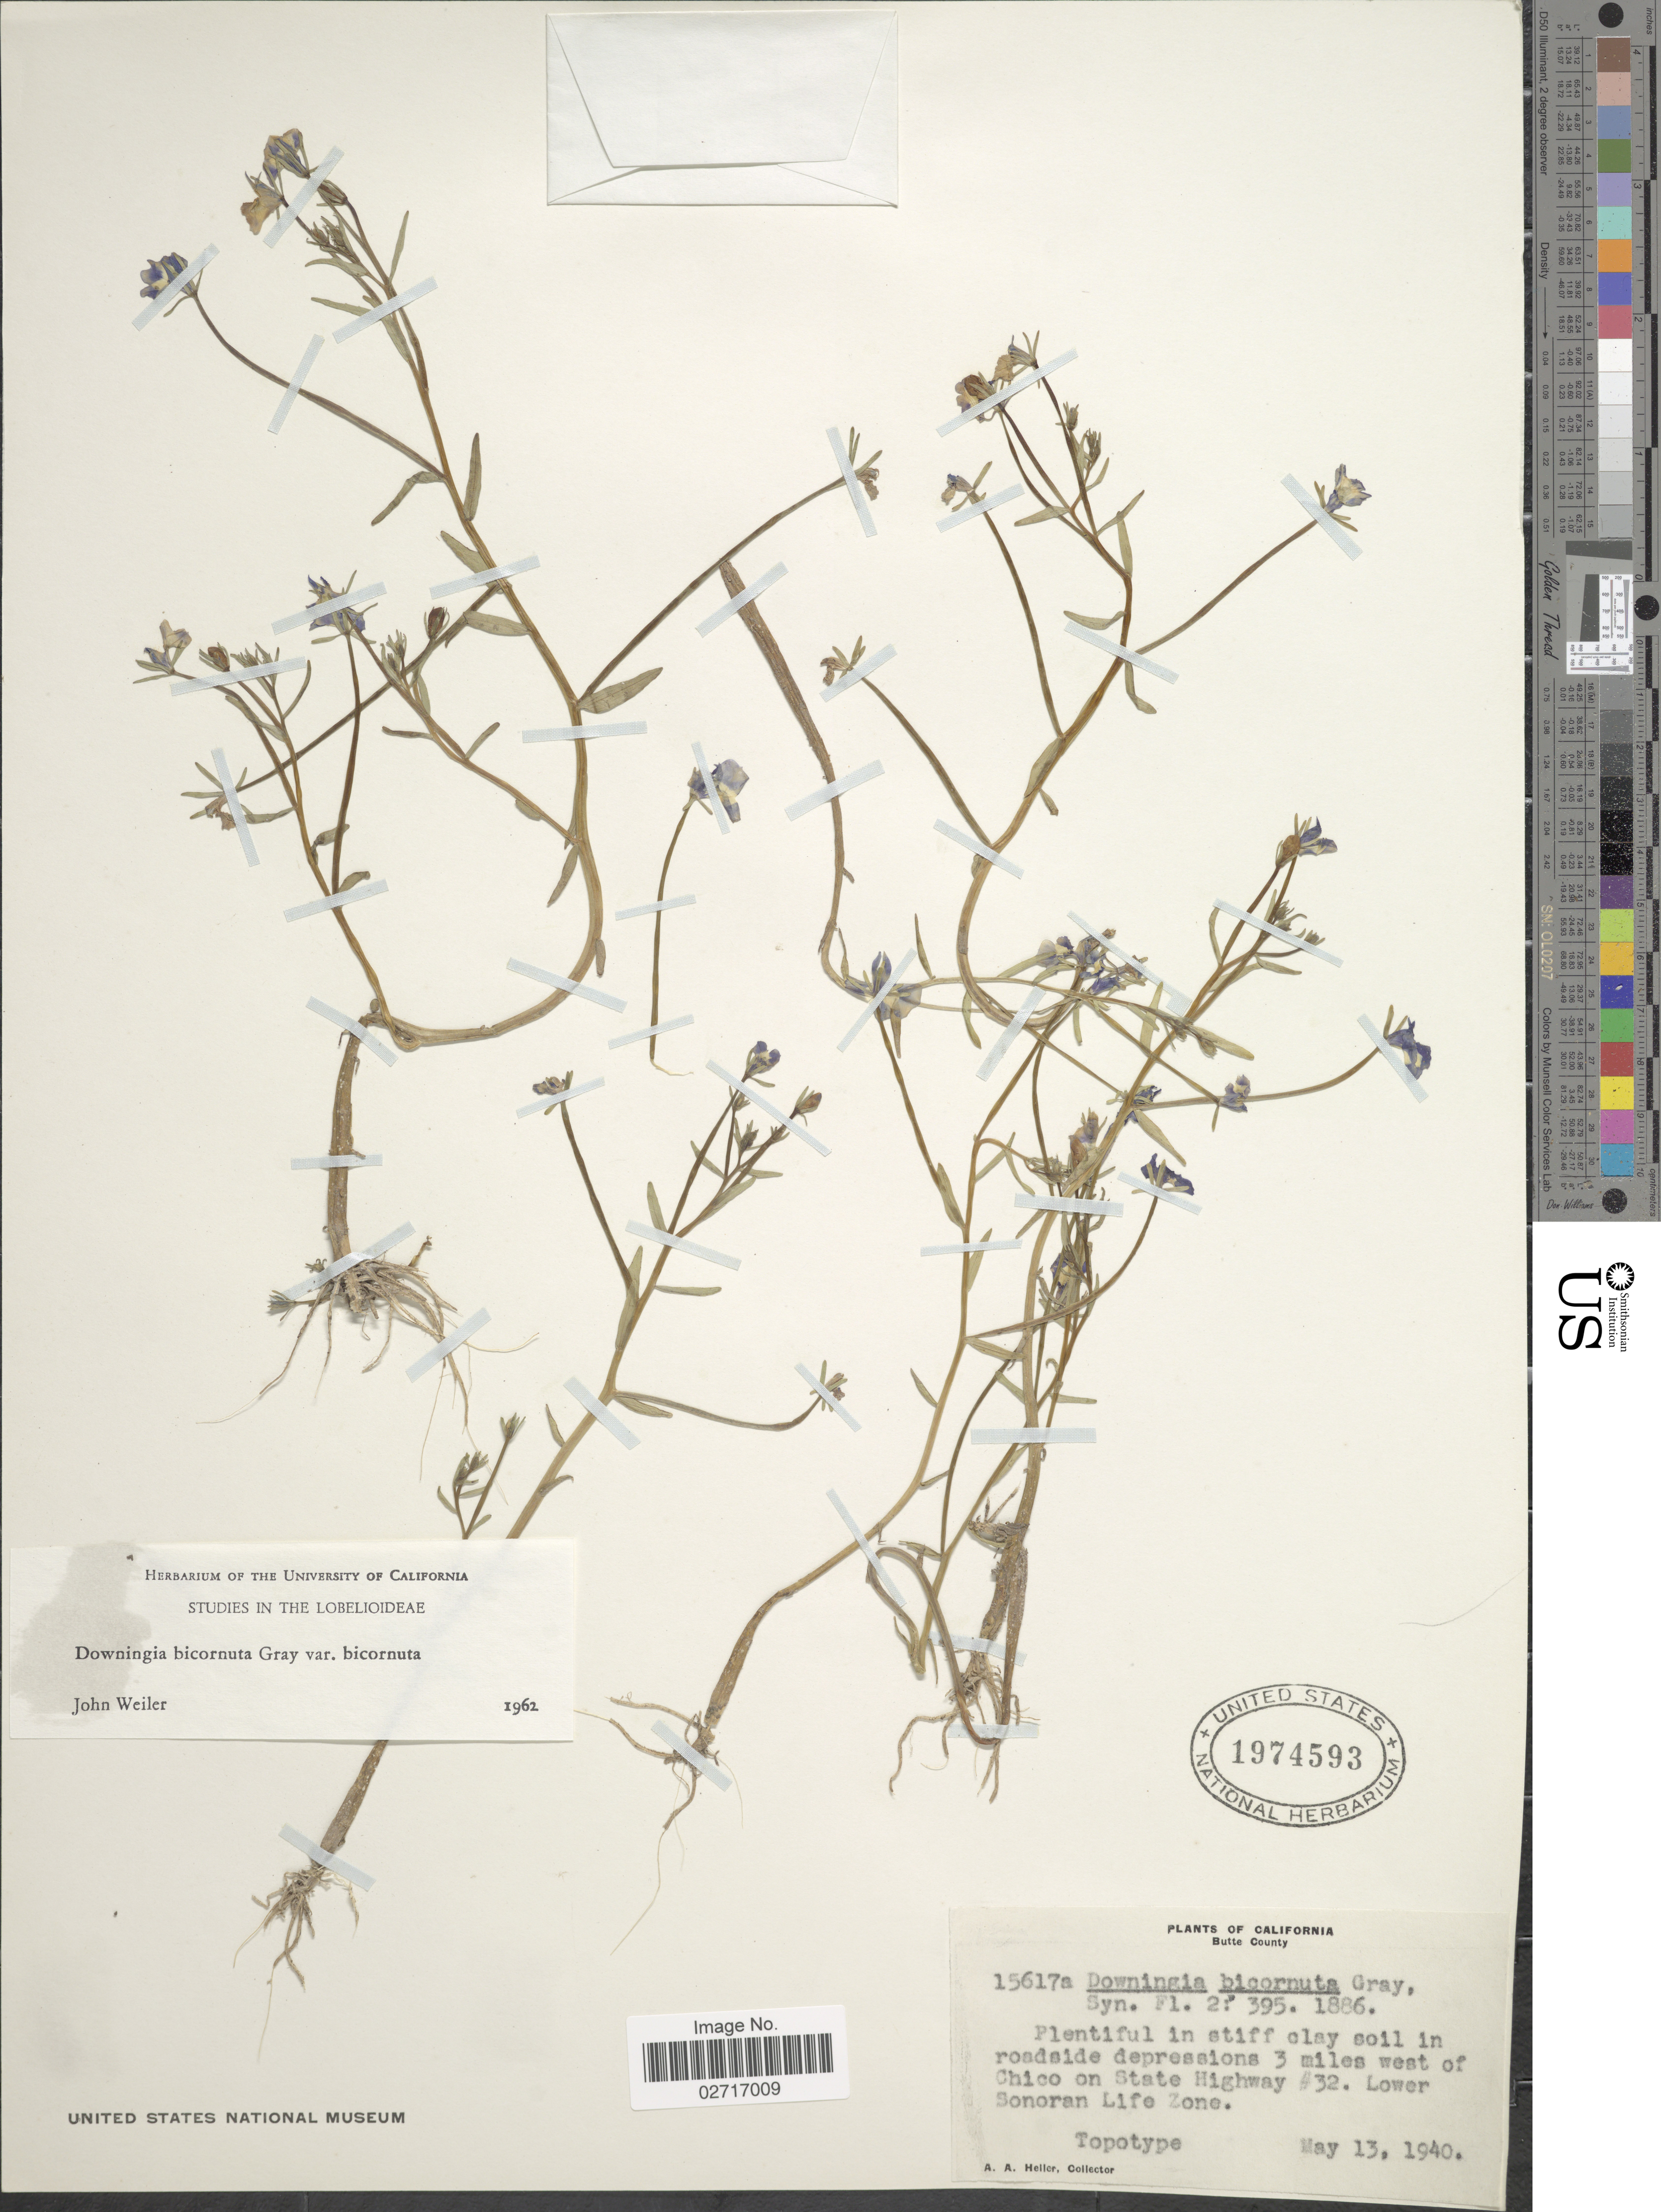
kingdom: Plantae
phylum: Tracheophyta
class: Magnoliopsida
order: Asterales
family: Campanulaceae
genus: Downingia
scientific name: Downingia bicornuta var. bicornuta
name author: A. Gray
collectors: A. A. Heller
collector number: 15617A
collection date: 1940-05-13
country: United States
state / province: California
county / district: Butte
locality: Butte County. Plentifull in stiff clay soil in roadside depressions 3 miles west of Chico on State Highway #32. Lowe Sonoran Life Zone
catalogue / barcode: US 1974593